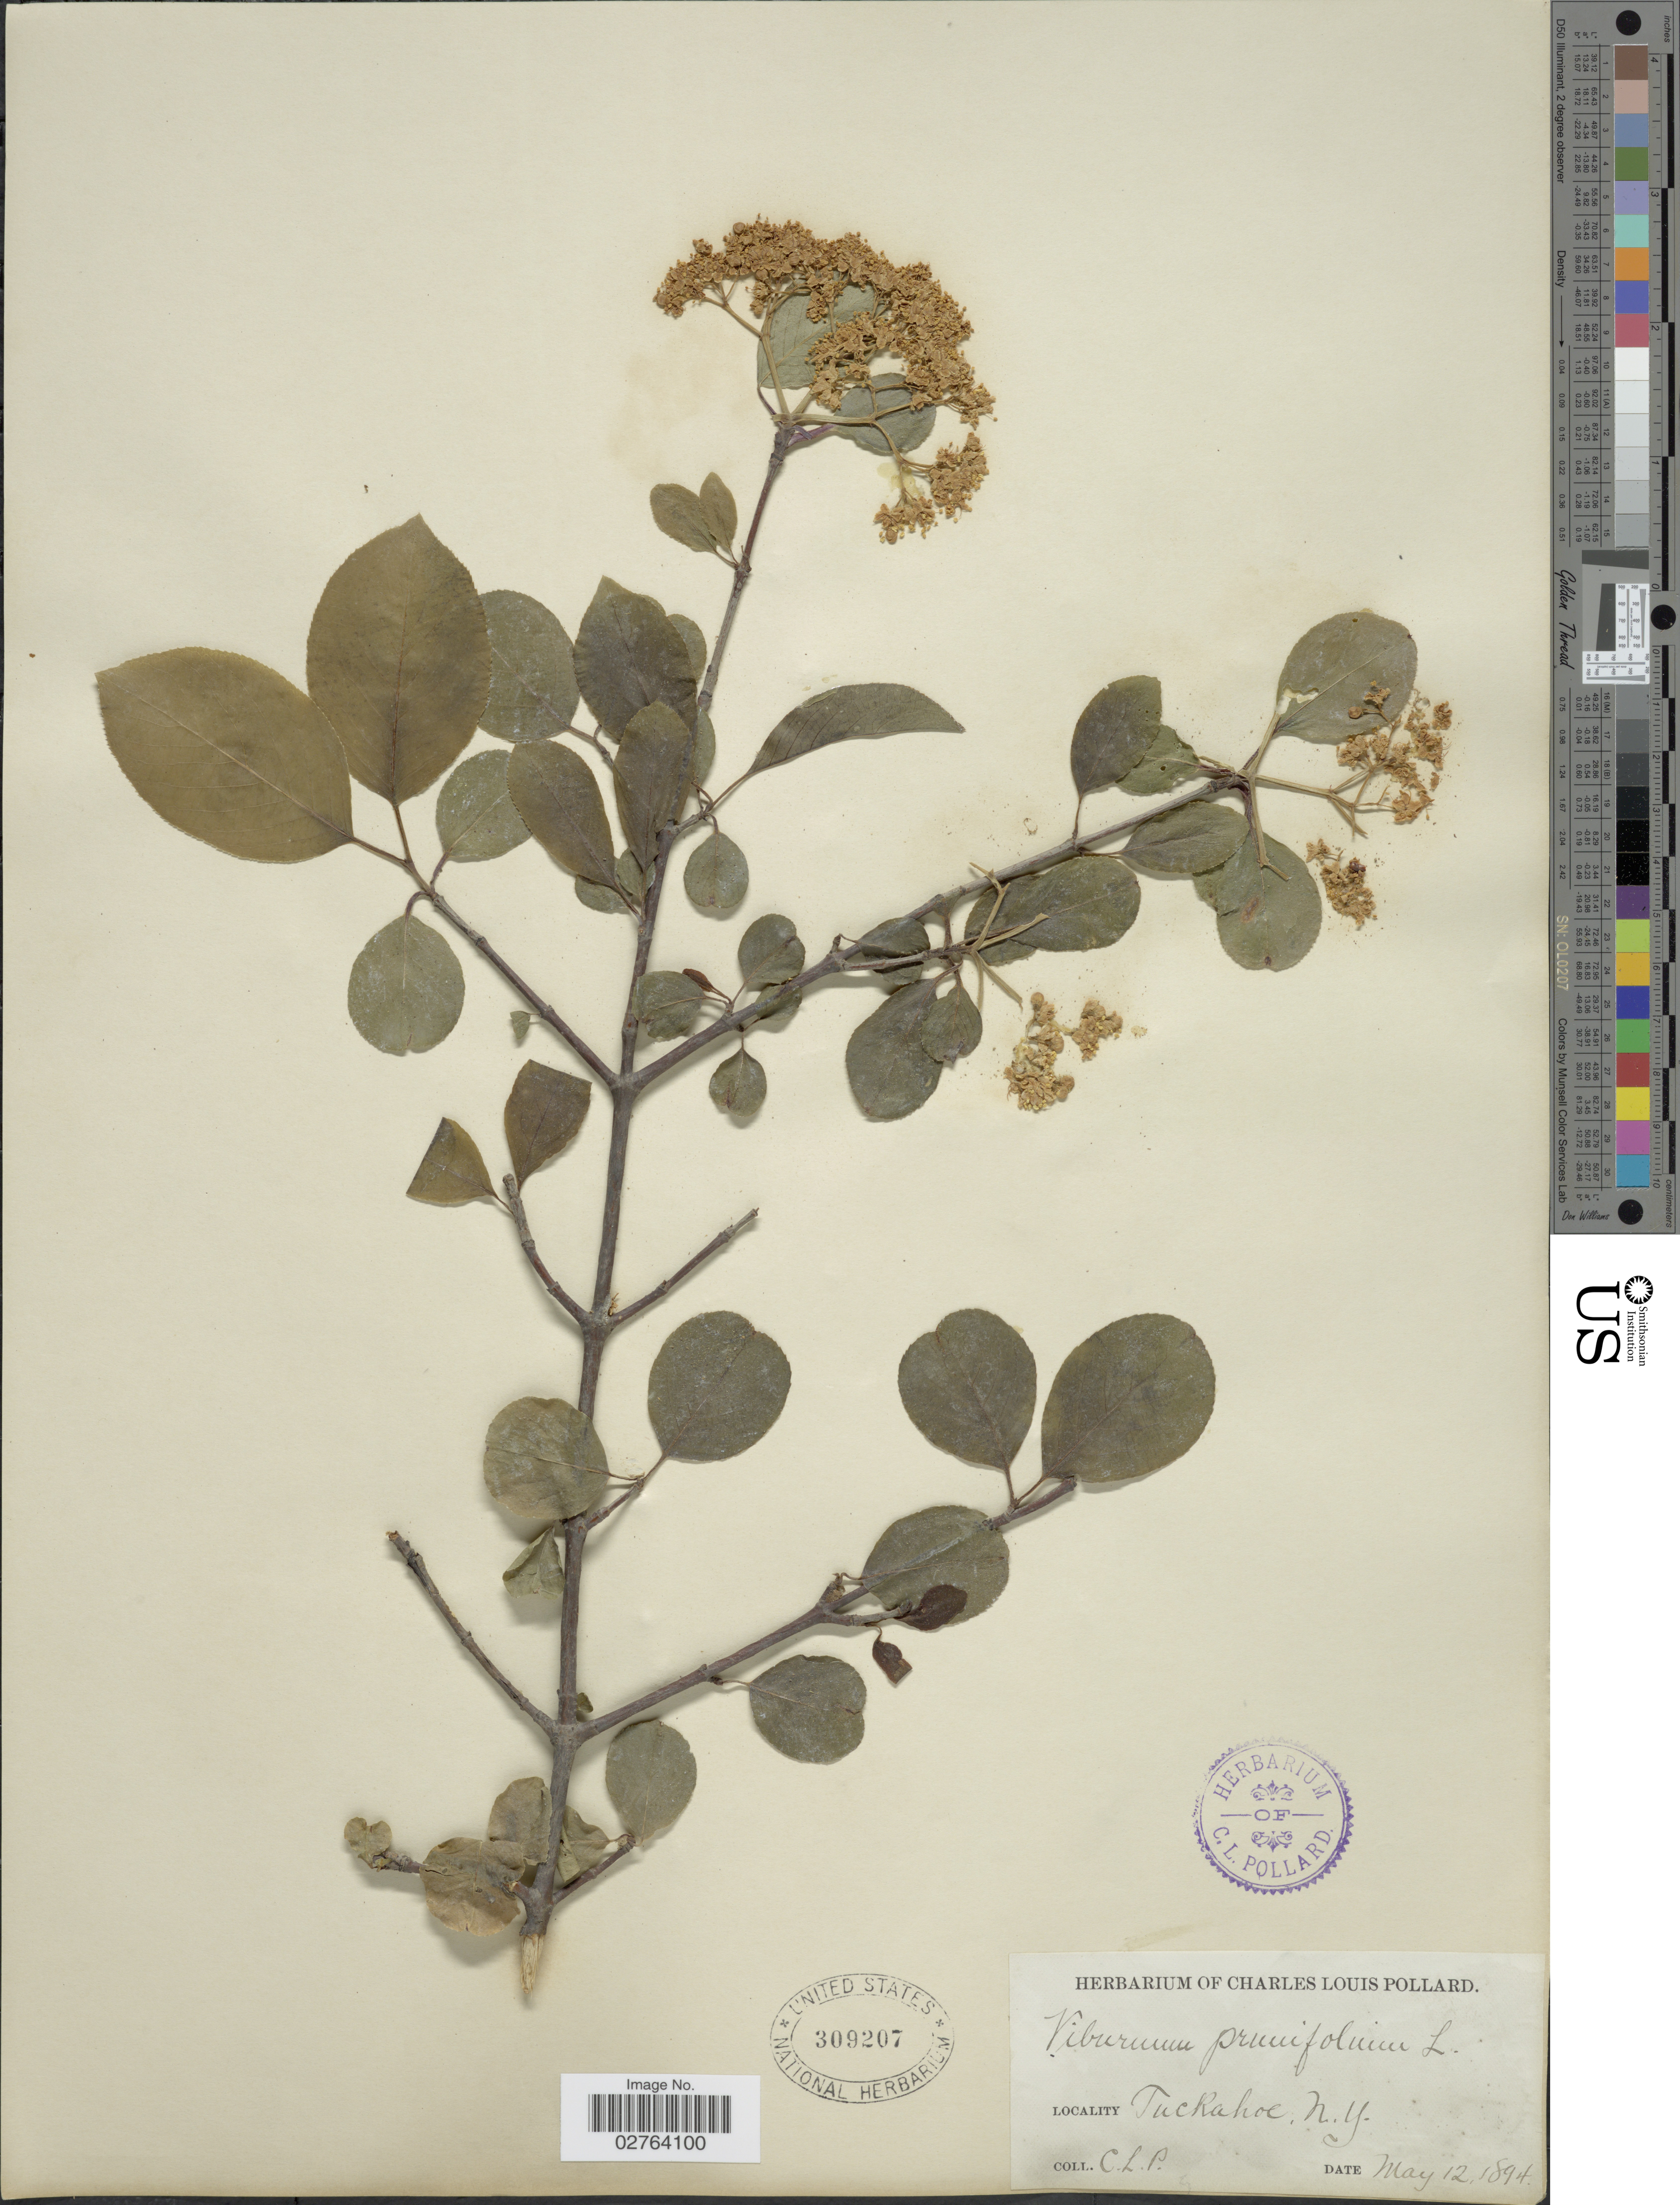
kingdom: Plantae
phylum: Tracheophyta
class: Magnoliopsida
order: Dipsacales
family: Viburnaceae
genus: Viburnum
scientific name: Viburnum prunifolium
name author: L.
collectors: C. L. Pollard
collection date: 1894-05-12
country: United States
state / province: New York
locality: Tuckahoe.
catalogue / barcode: US 309207